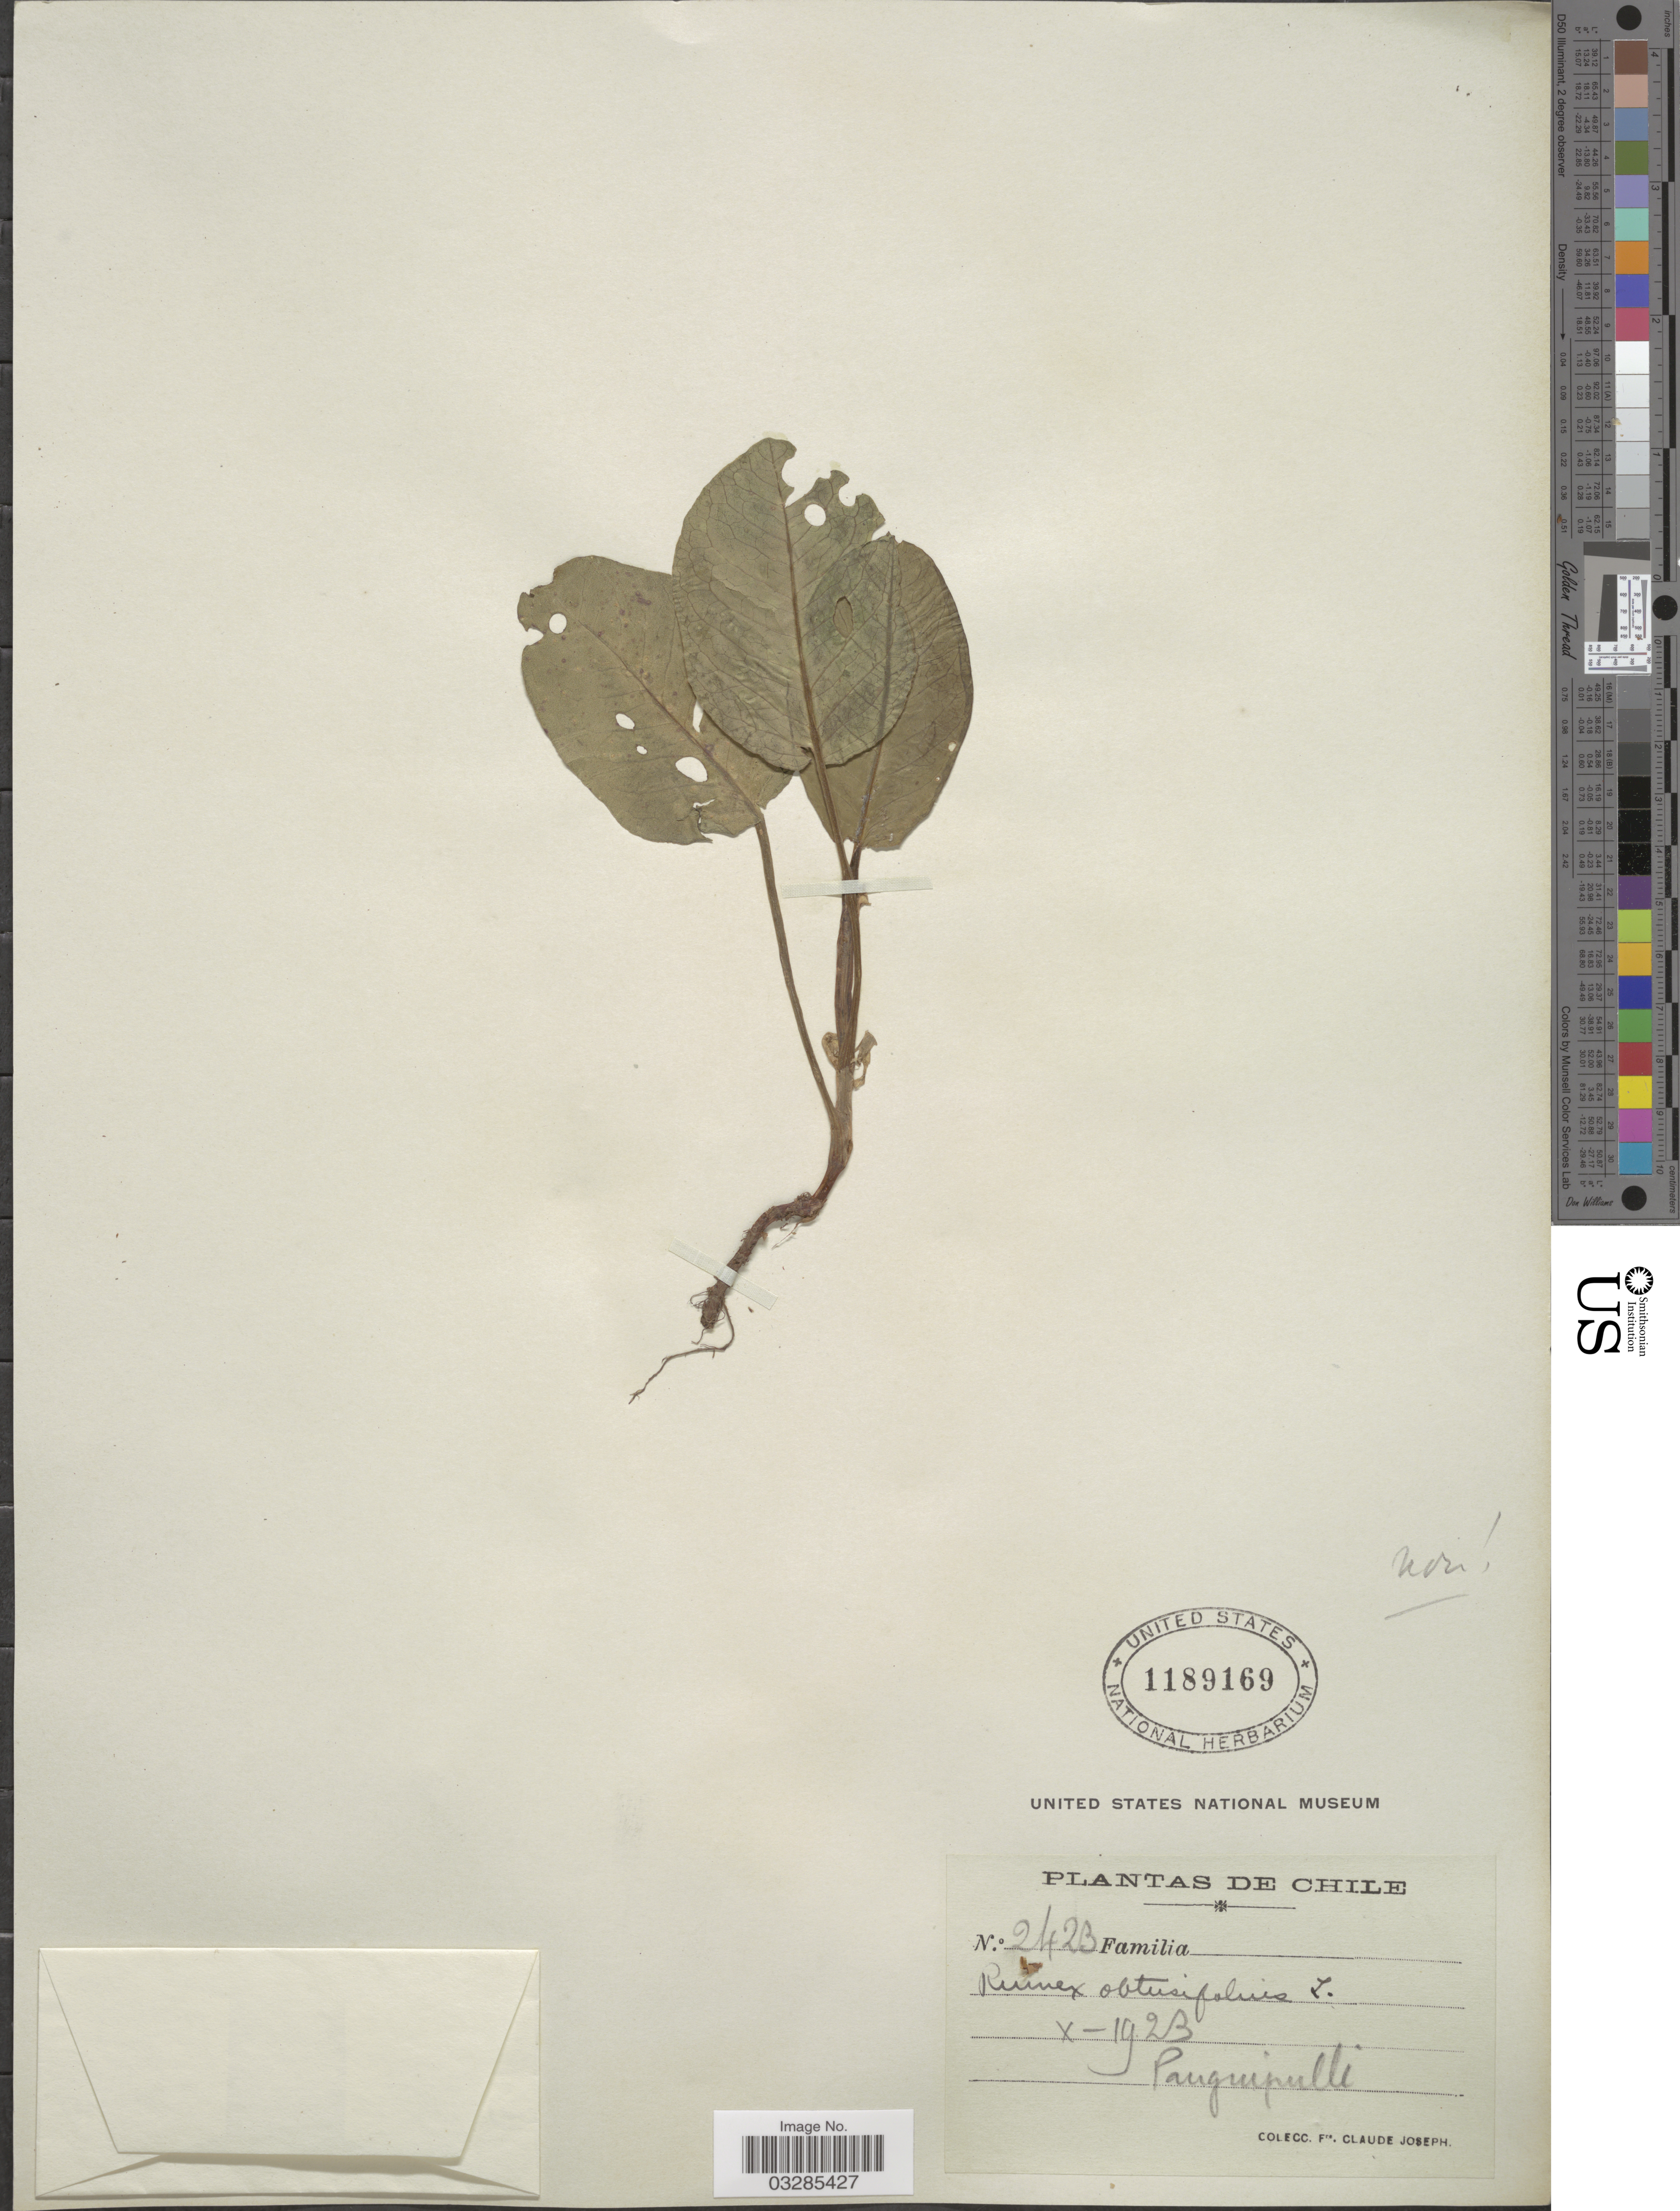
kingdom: Plantae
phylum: Tracheophyta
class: Magnoliopsida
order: Caryophyllales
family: Polygonaceae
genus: Rumex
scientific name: Rumex sp.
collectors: Bro. Claude-Joseph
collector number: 2423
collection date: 1923-10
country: Chile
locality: Panguipulli.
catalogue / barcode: US 1189169